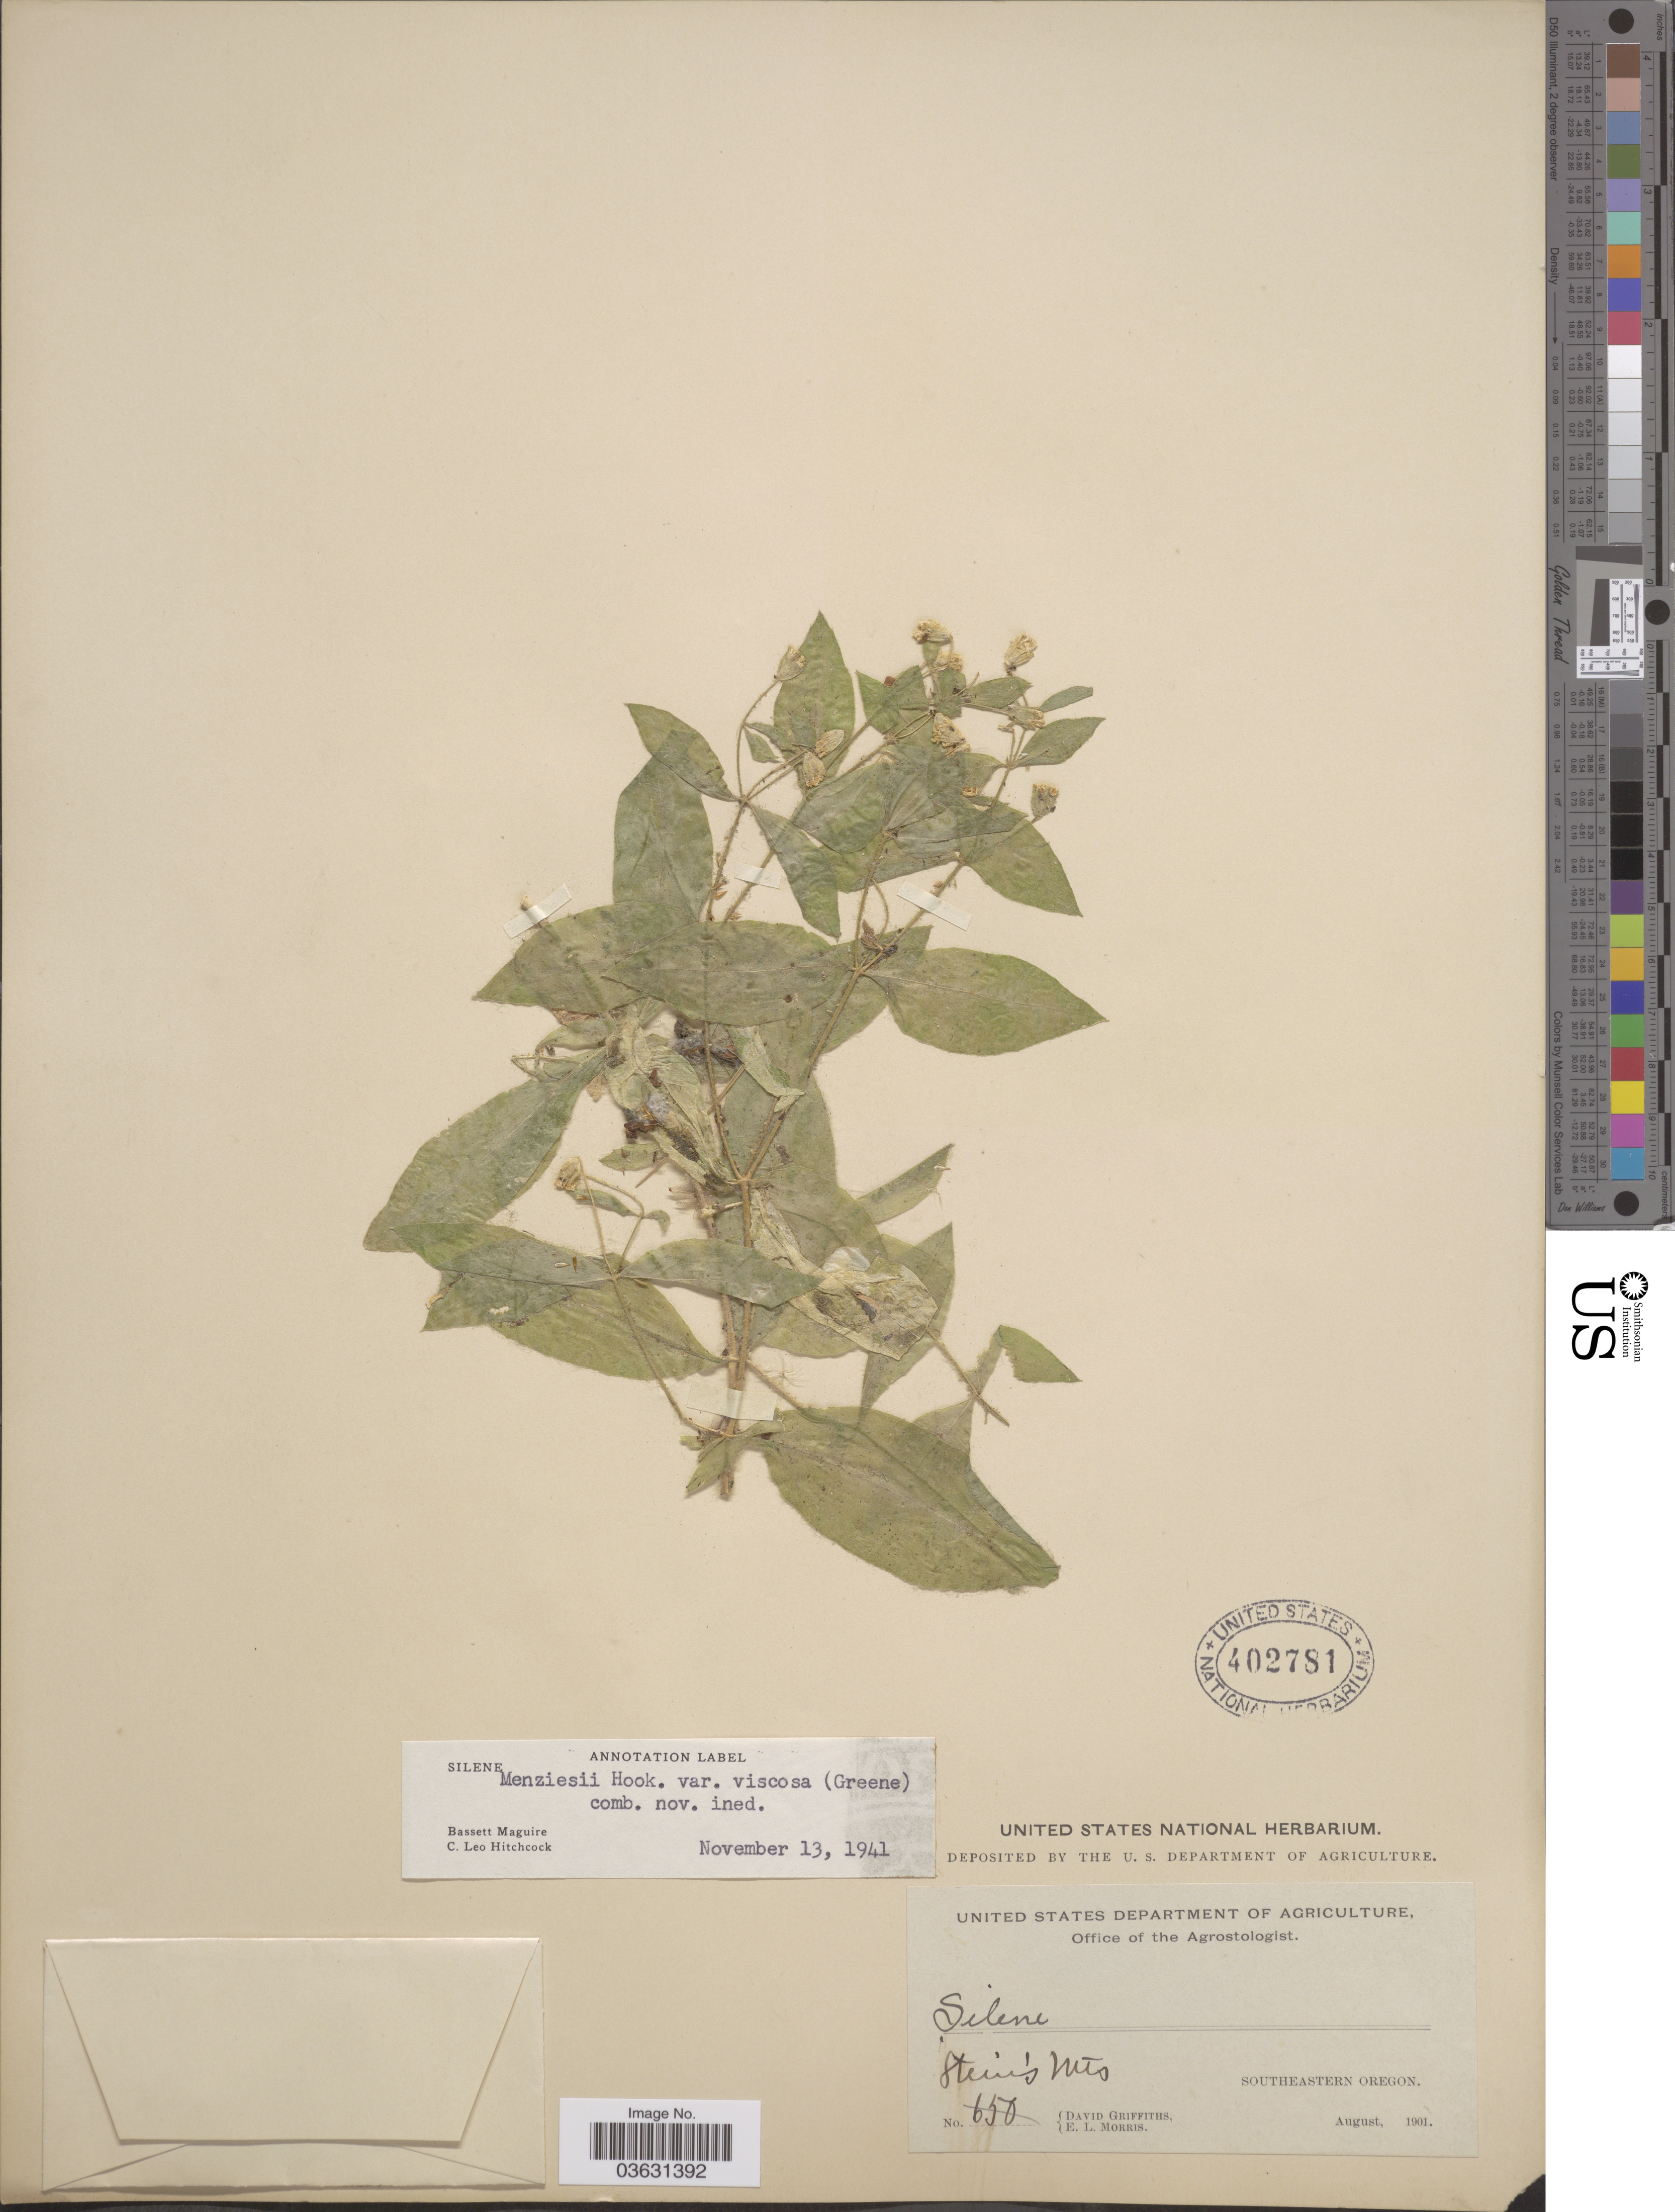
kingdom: Plantae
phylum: Tracheophyta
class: Magnoliopsida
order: Caryophyllales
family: Caryophyllaceae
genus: Silene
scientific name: Silene menziesii var. viscosa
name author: (Greene) C.L. Hitchc. & Maguire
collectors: D. Griffiths & E. Morris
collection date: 1901-08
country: United States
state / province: Oregon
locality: Stein's Mts. Southeastern Oregon.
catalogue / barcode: US 402781